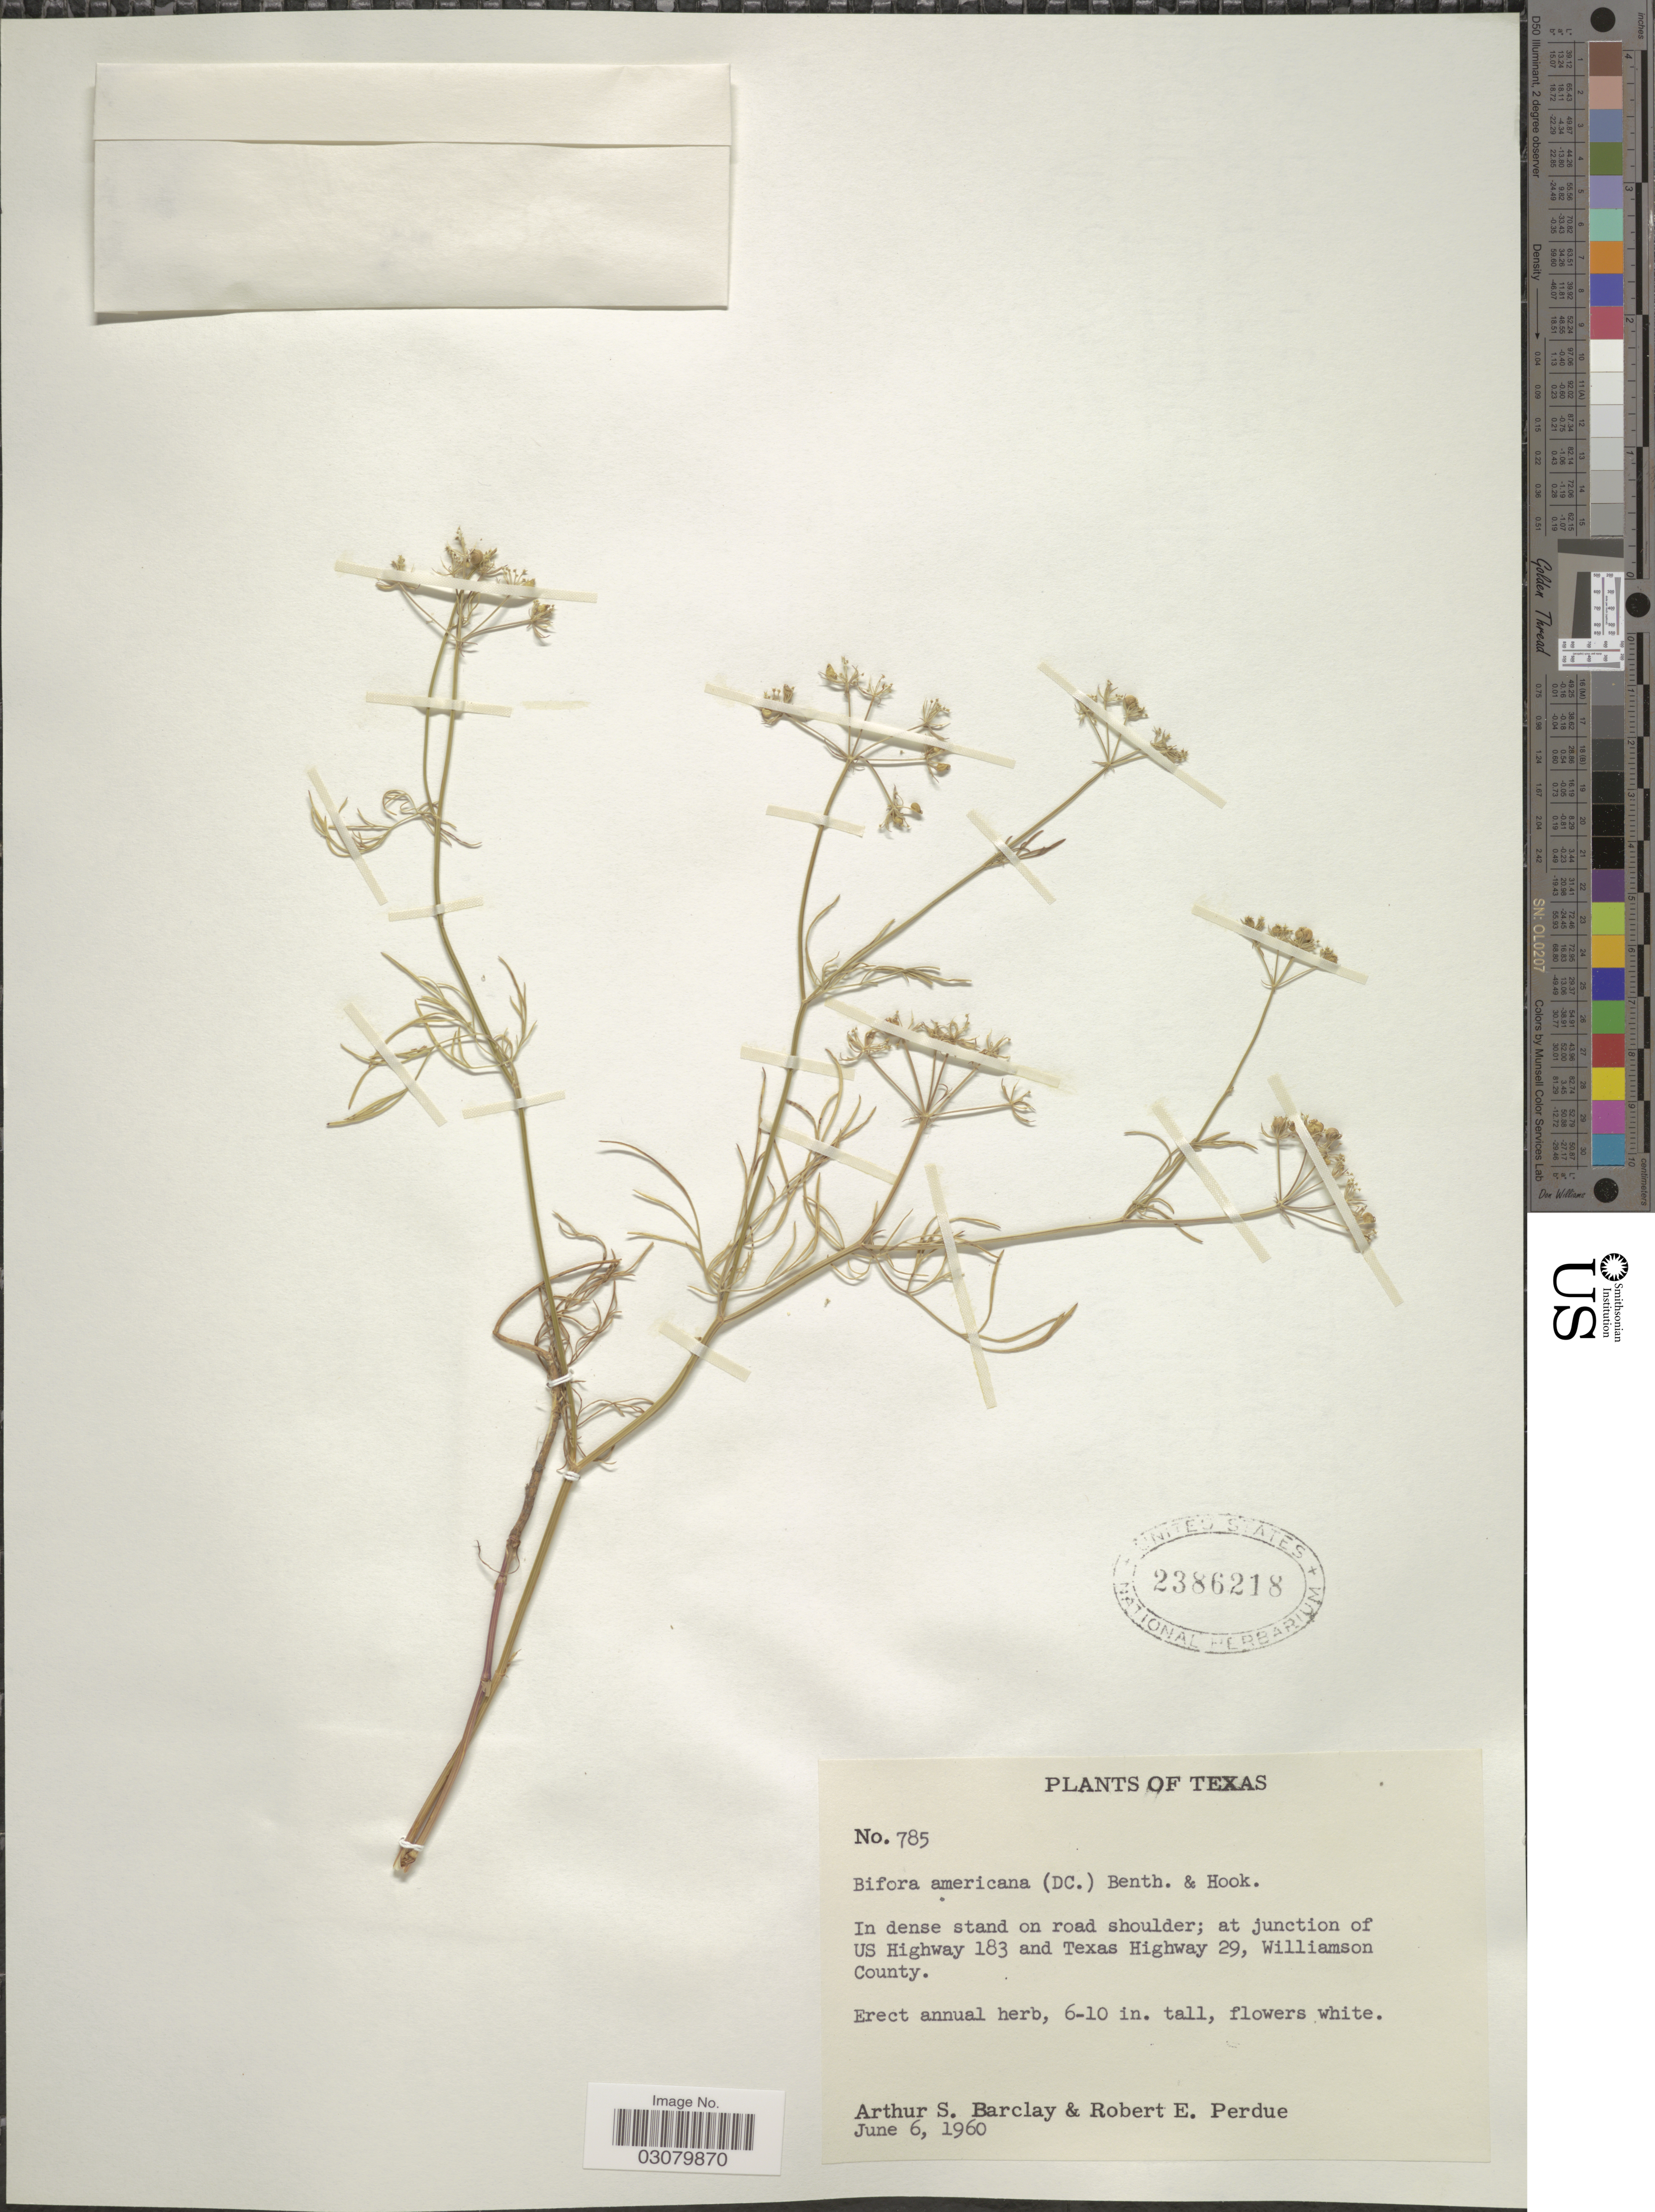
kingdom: Plantae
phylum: Tracheophyta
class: Magnoliopsida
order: Apiales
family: Apiaceae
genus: Bifora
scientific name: Bifora americana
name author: (DC.) Benth. & Hook. f. ex S. Watson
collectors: A. S. Barclay & R. E. Perdue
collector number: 785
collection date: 1960-06-06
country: United States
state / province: Texas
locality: At junction of US Highway 183 and Texas Highway 29, Williamson County.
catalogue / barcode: US 2386218